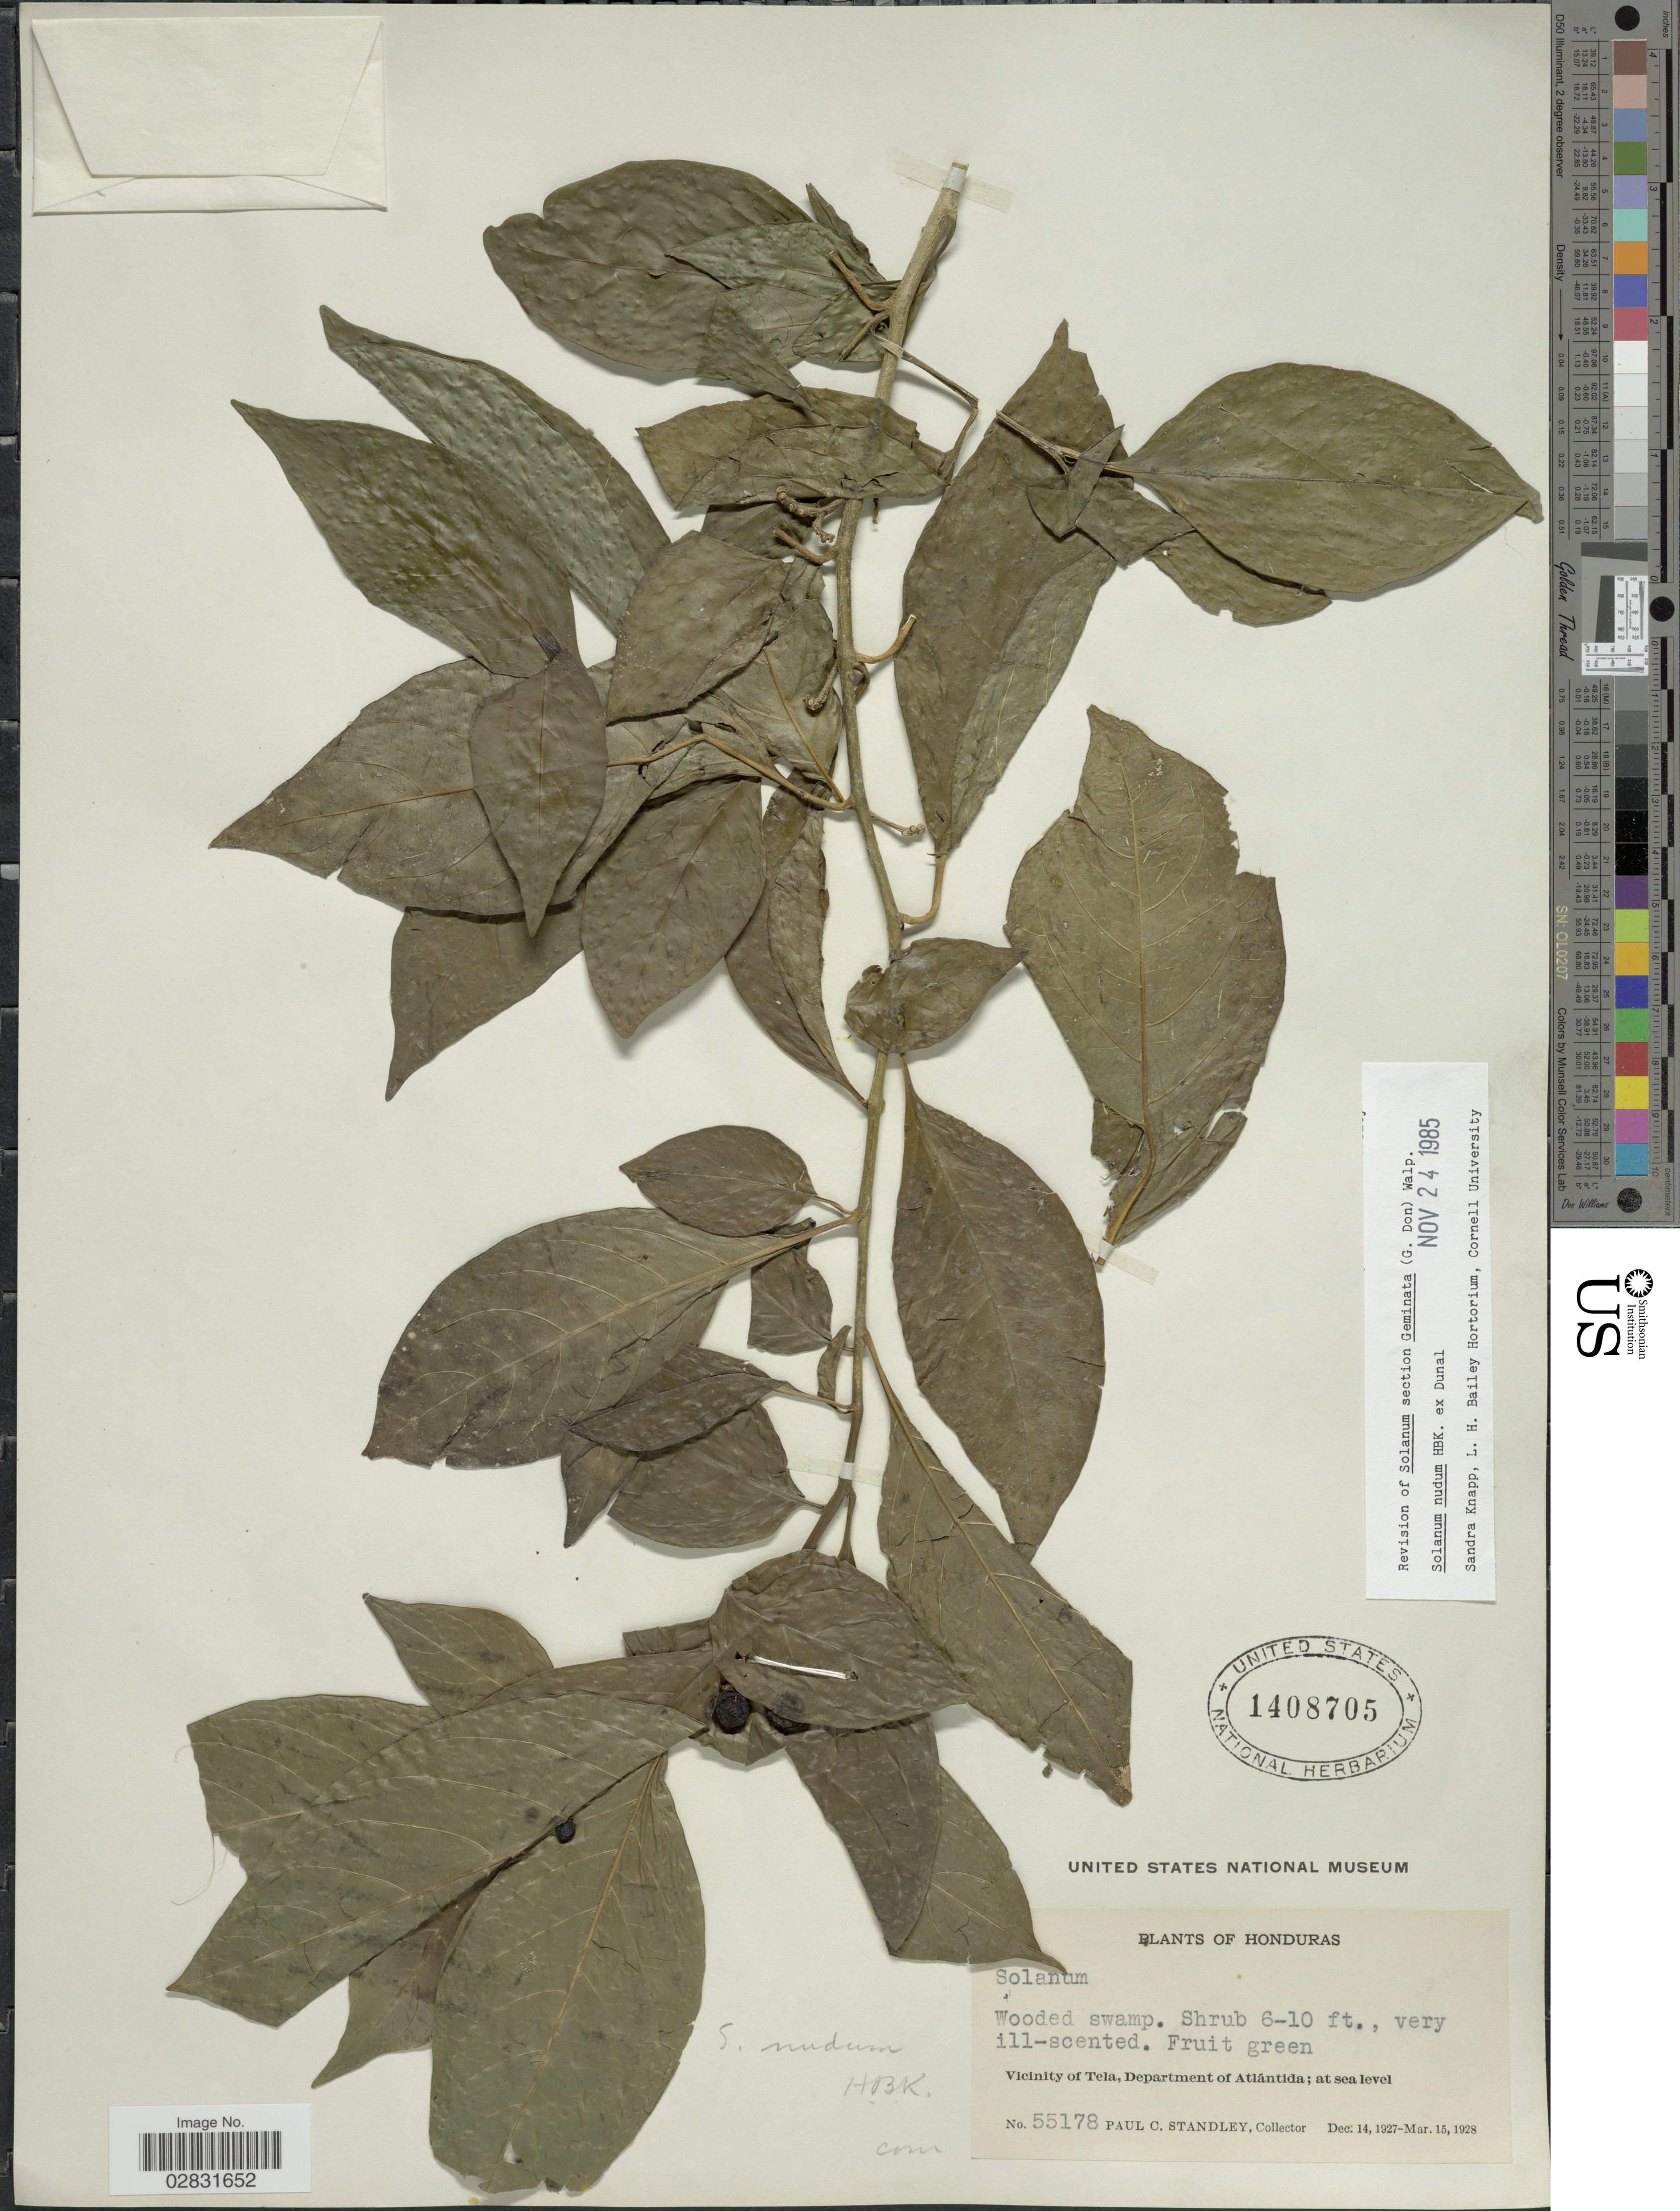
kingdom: Plantae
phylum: Tracheophyta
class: Magnoliopsida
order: Solanales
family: Solanaceae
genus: Solanum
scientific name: Solanum nudum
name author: Humb. & Bonpl. ex Dunal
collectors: P. C. Standley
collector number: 55178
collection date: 1927-12-14/1928-03-15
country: Honduras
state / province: Atlántida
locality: Vicinity of Tela, Department of Atlántida.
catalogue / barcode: US 1408705